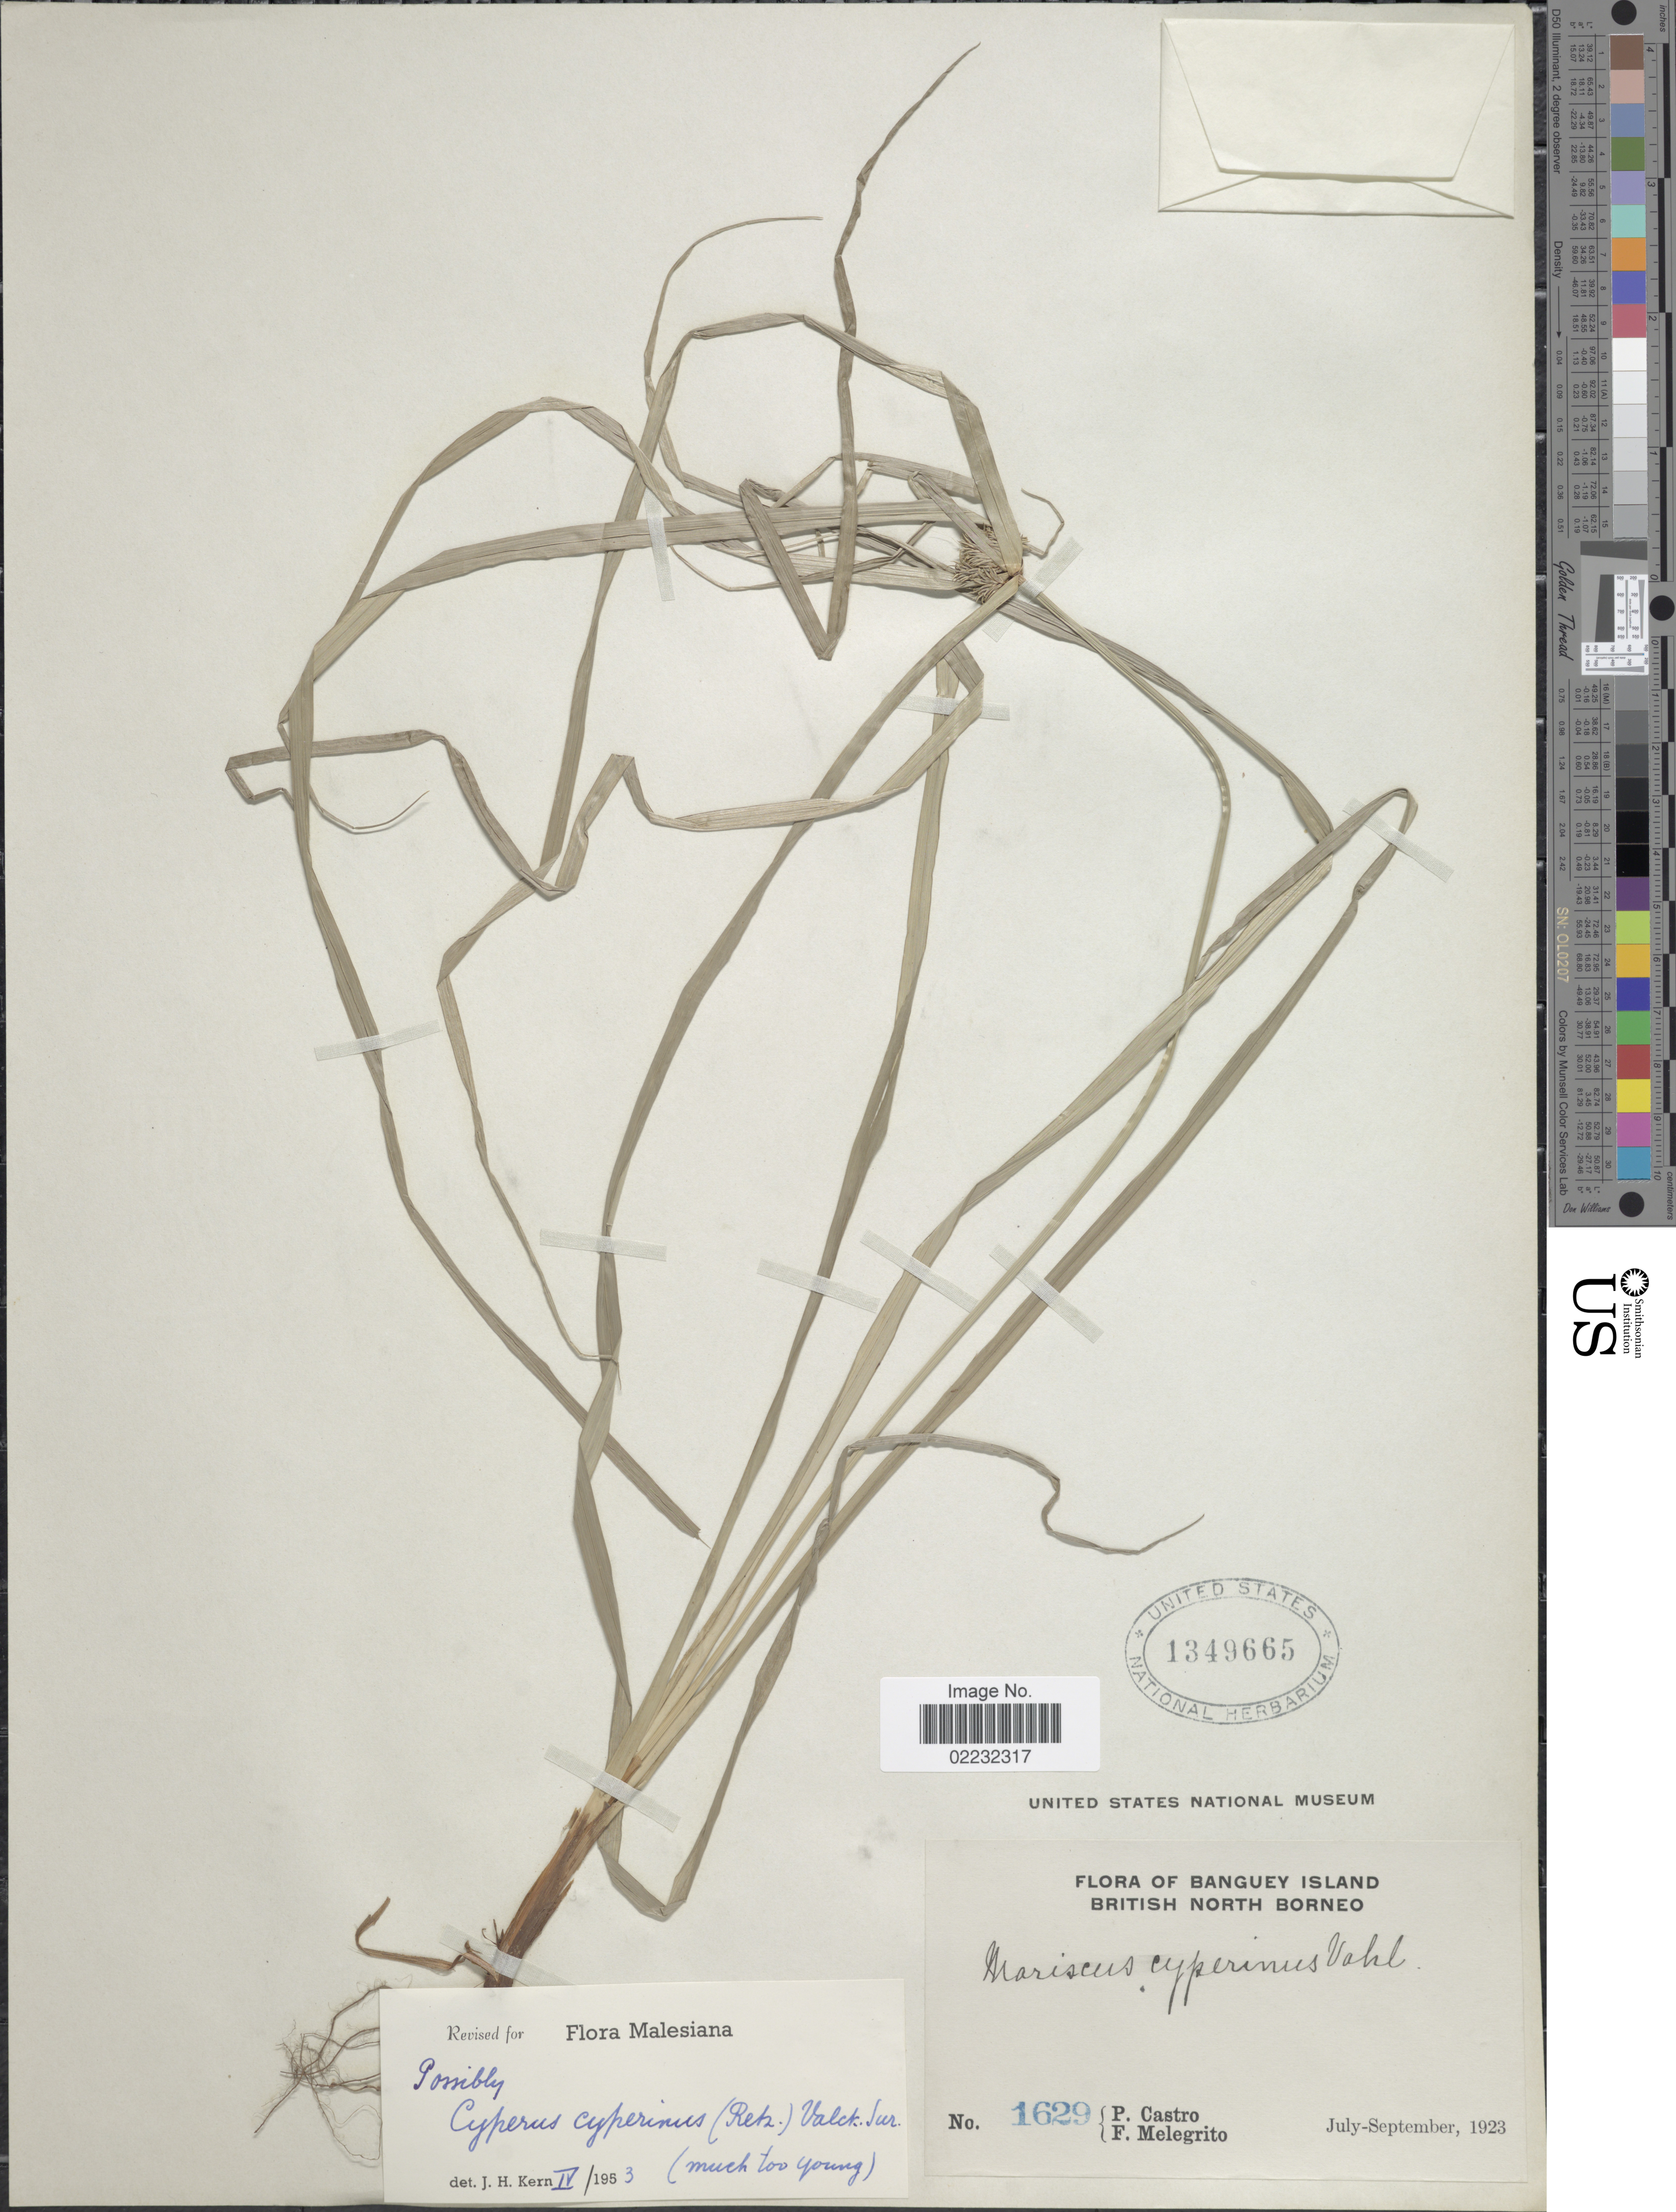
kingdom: Plantae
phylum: Tracheophyta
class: Liliopsida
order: Poales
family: Cyperaceae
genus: Cyperus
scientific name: Cyperus cyperinus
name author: (Retz.) Valck. Sur.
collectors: P. Castro & F. Melegrito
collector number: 1629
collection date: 1923-07/1923-09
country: Malaysia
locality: Banguey Island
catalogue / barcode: US 1349665